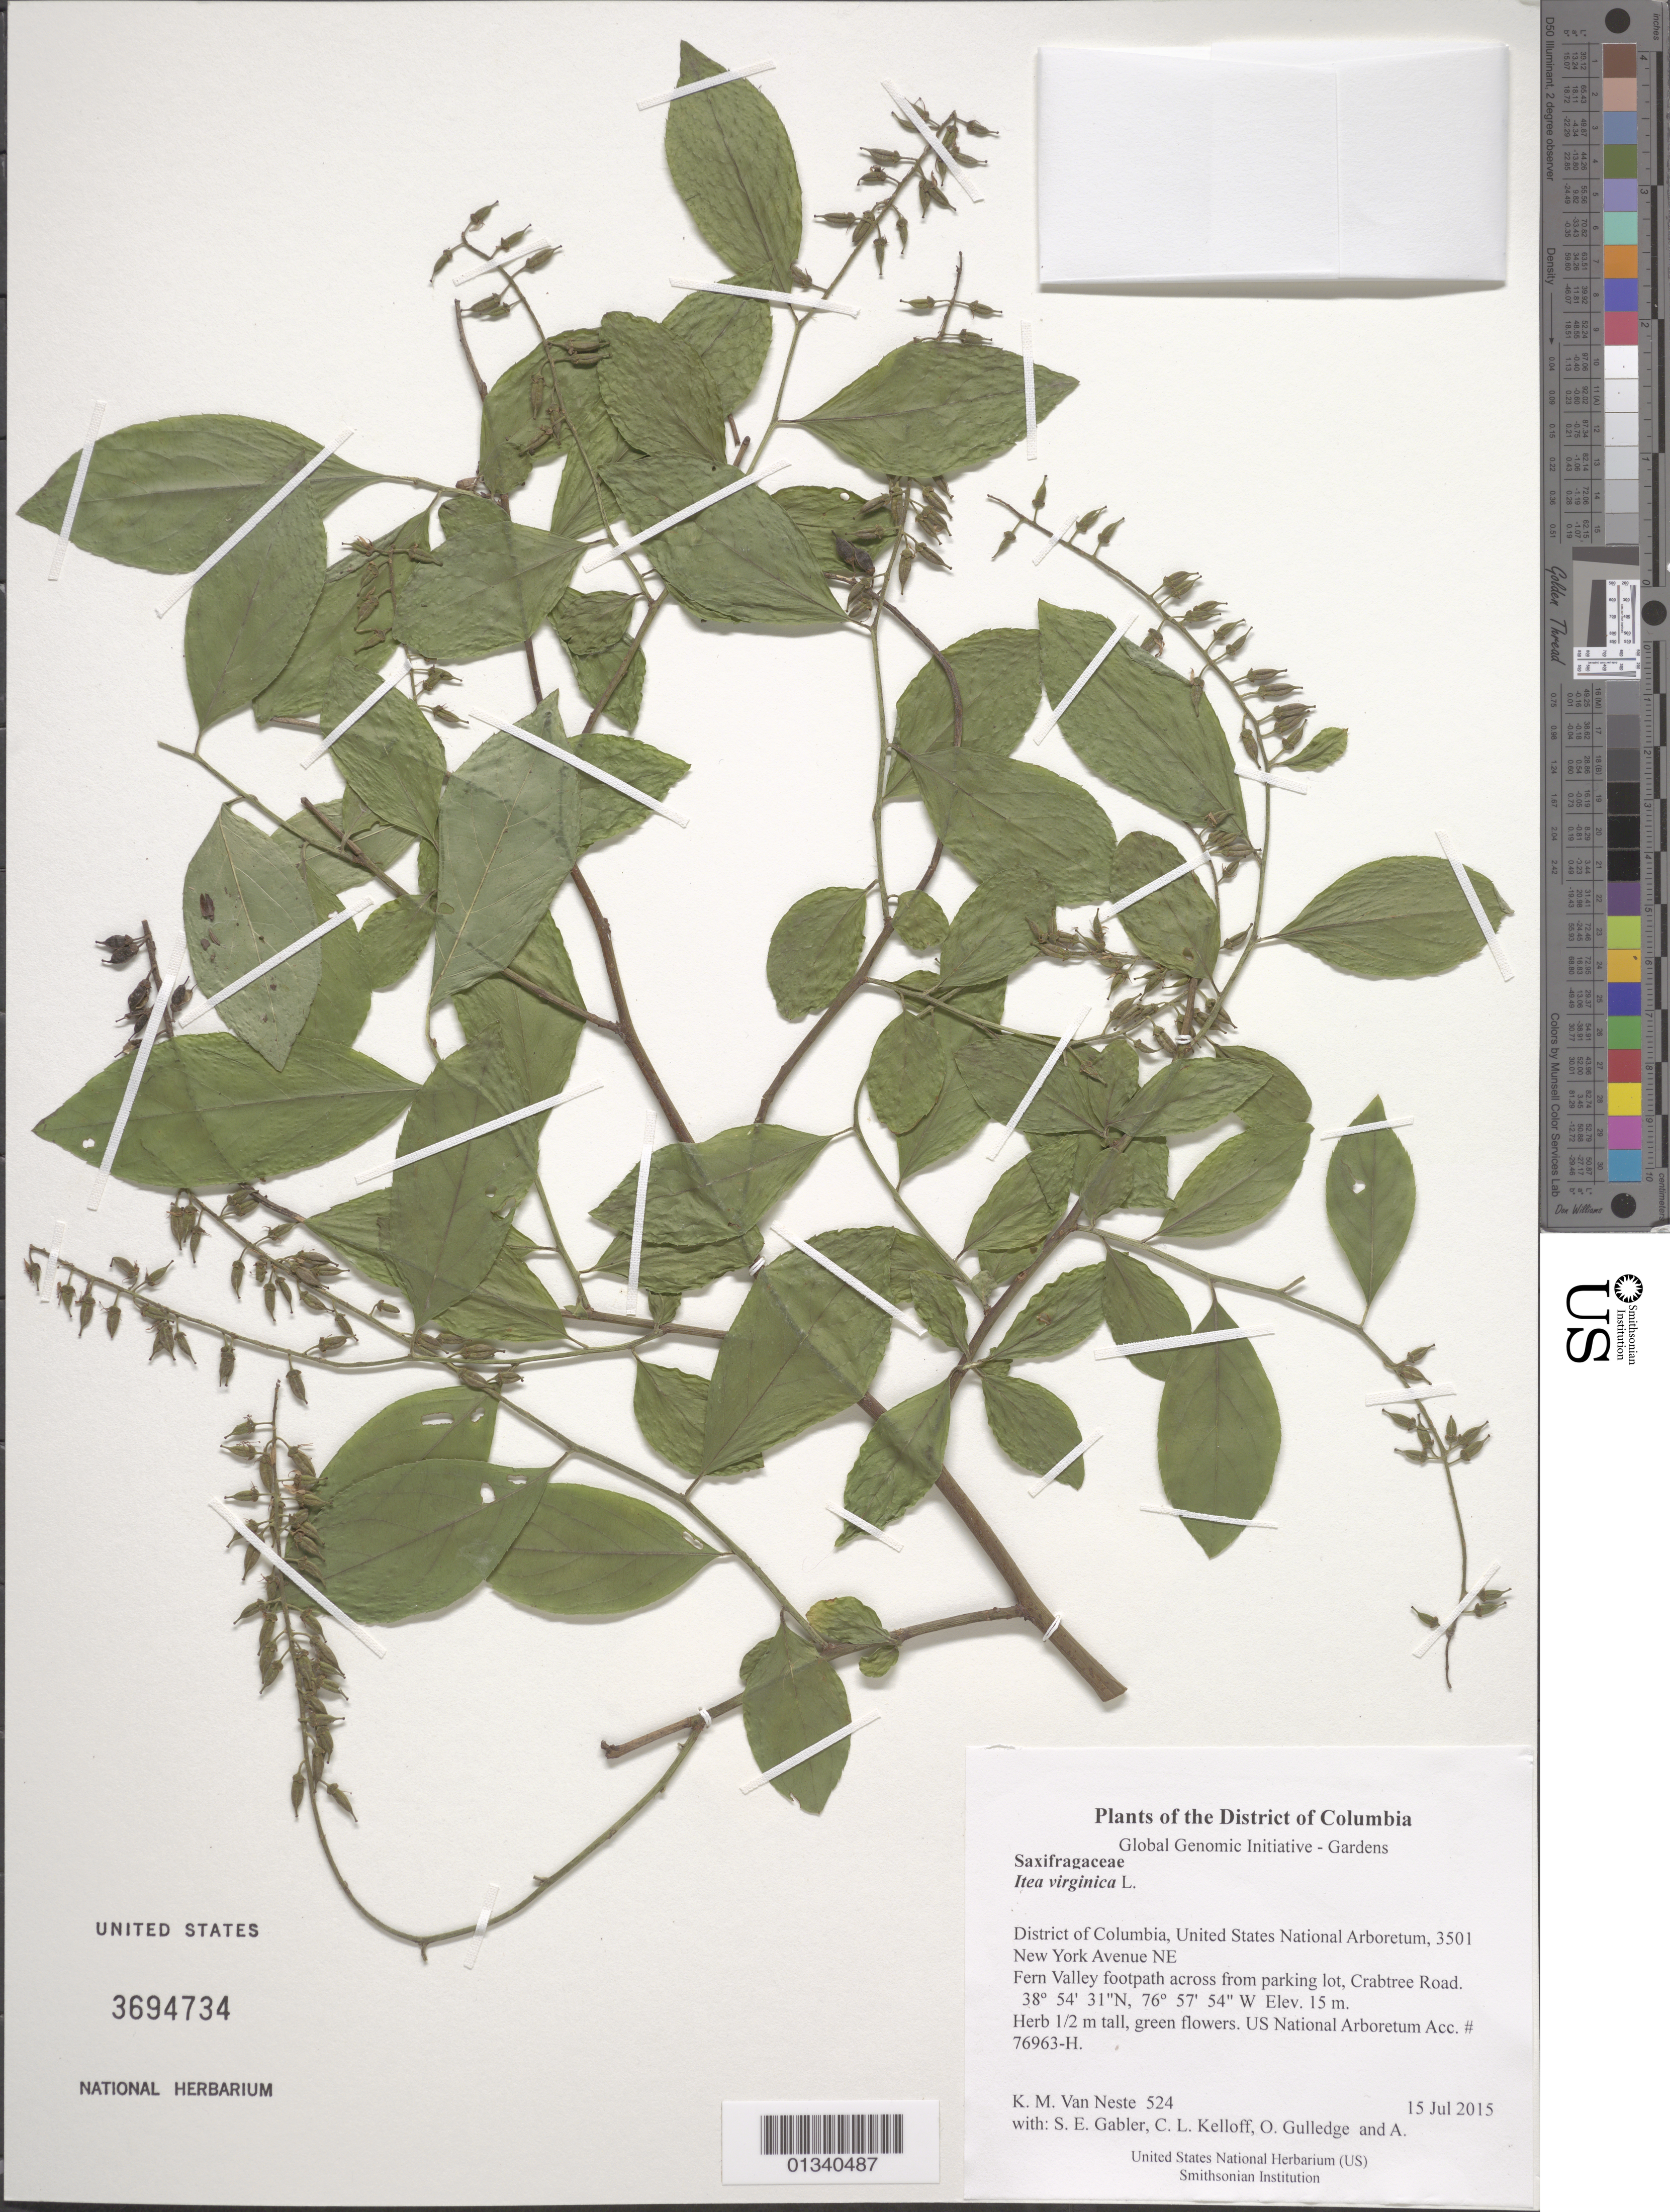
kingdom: Plantae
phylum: Tracheophyta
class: Magnoliopsida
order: Saxifragales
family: Iteaceae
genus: Itea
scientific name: Itea virginica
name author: L.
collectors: K. M. Van Neste, S. E. Gabler, C. L. Kelloff, O. Gulledge & A. Hill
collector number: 524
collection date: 2015-07-15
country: United States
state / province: District of Columbia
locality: United States National Arboretum, 3501 New York Avenue NE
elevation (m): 15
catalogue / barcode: US 3694734